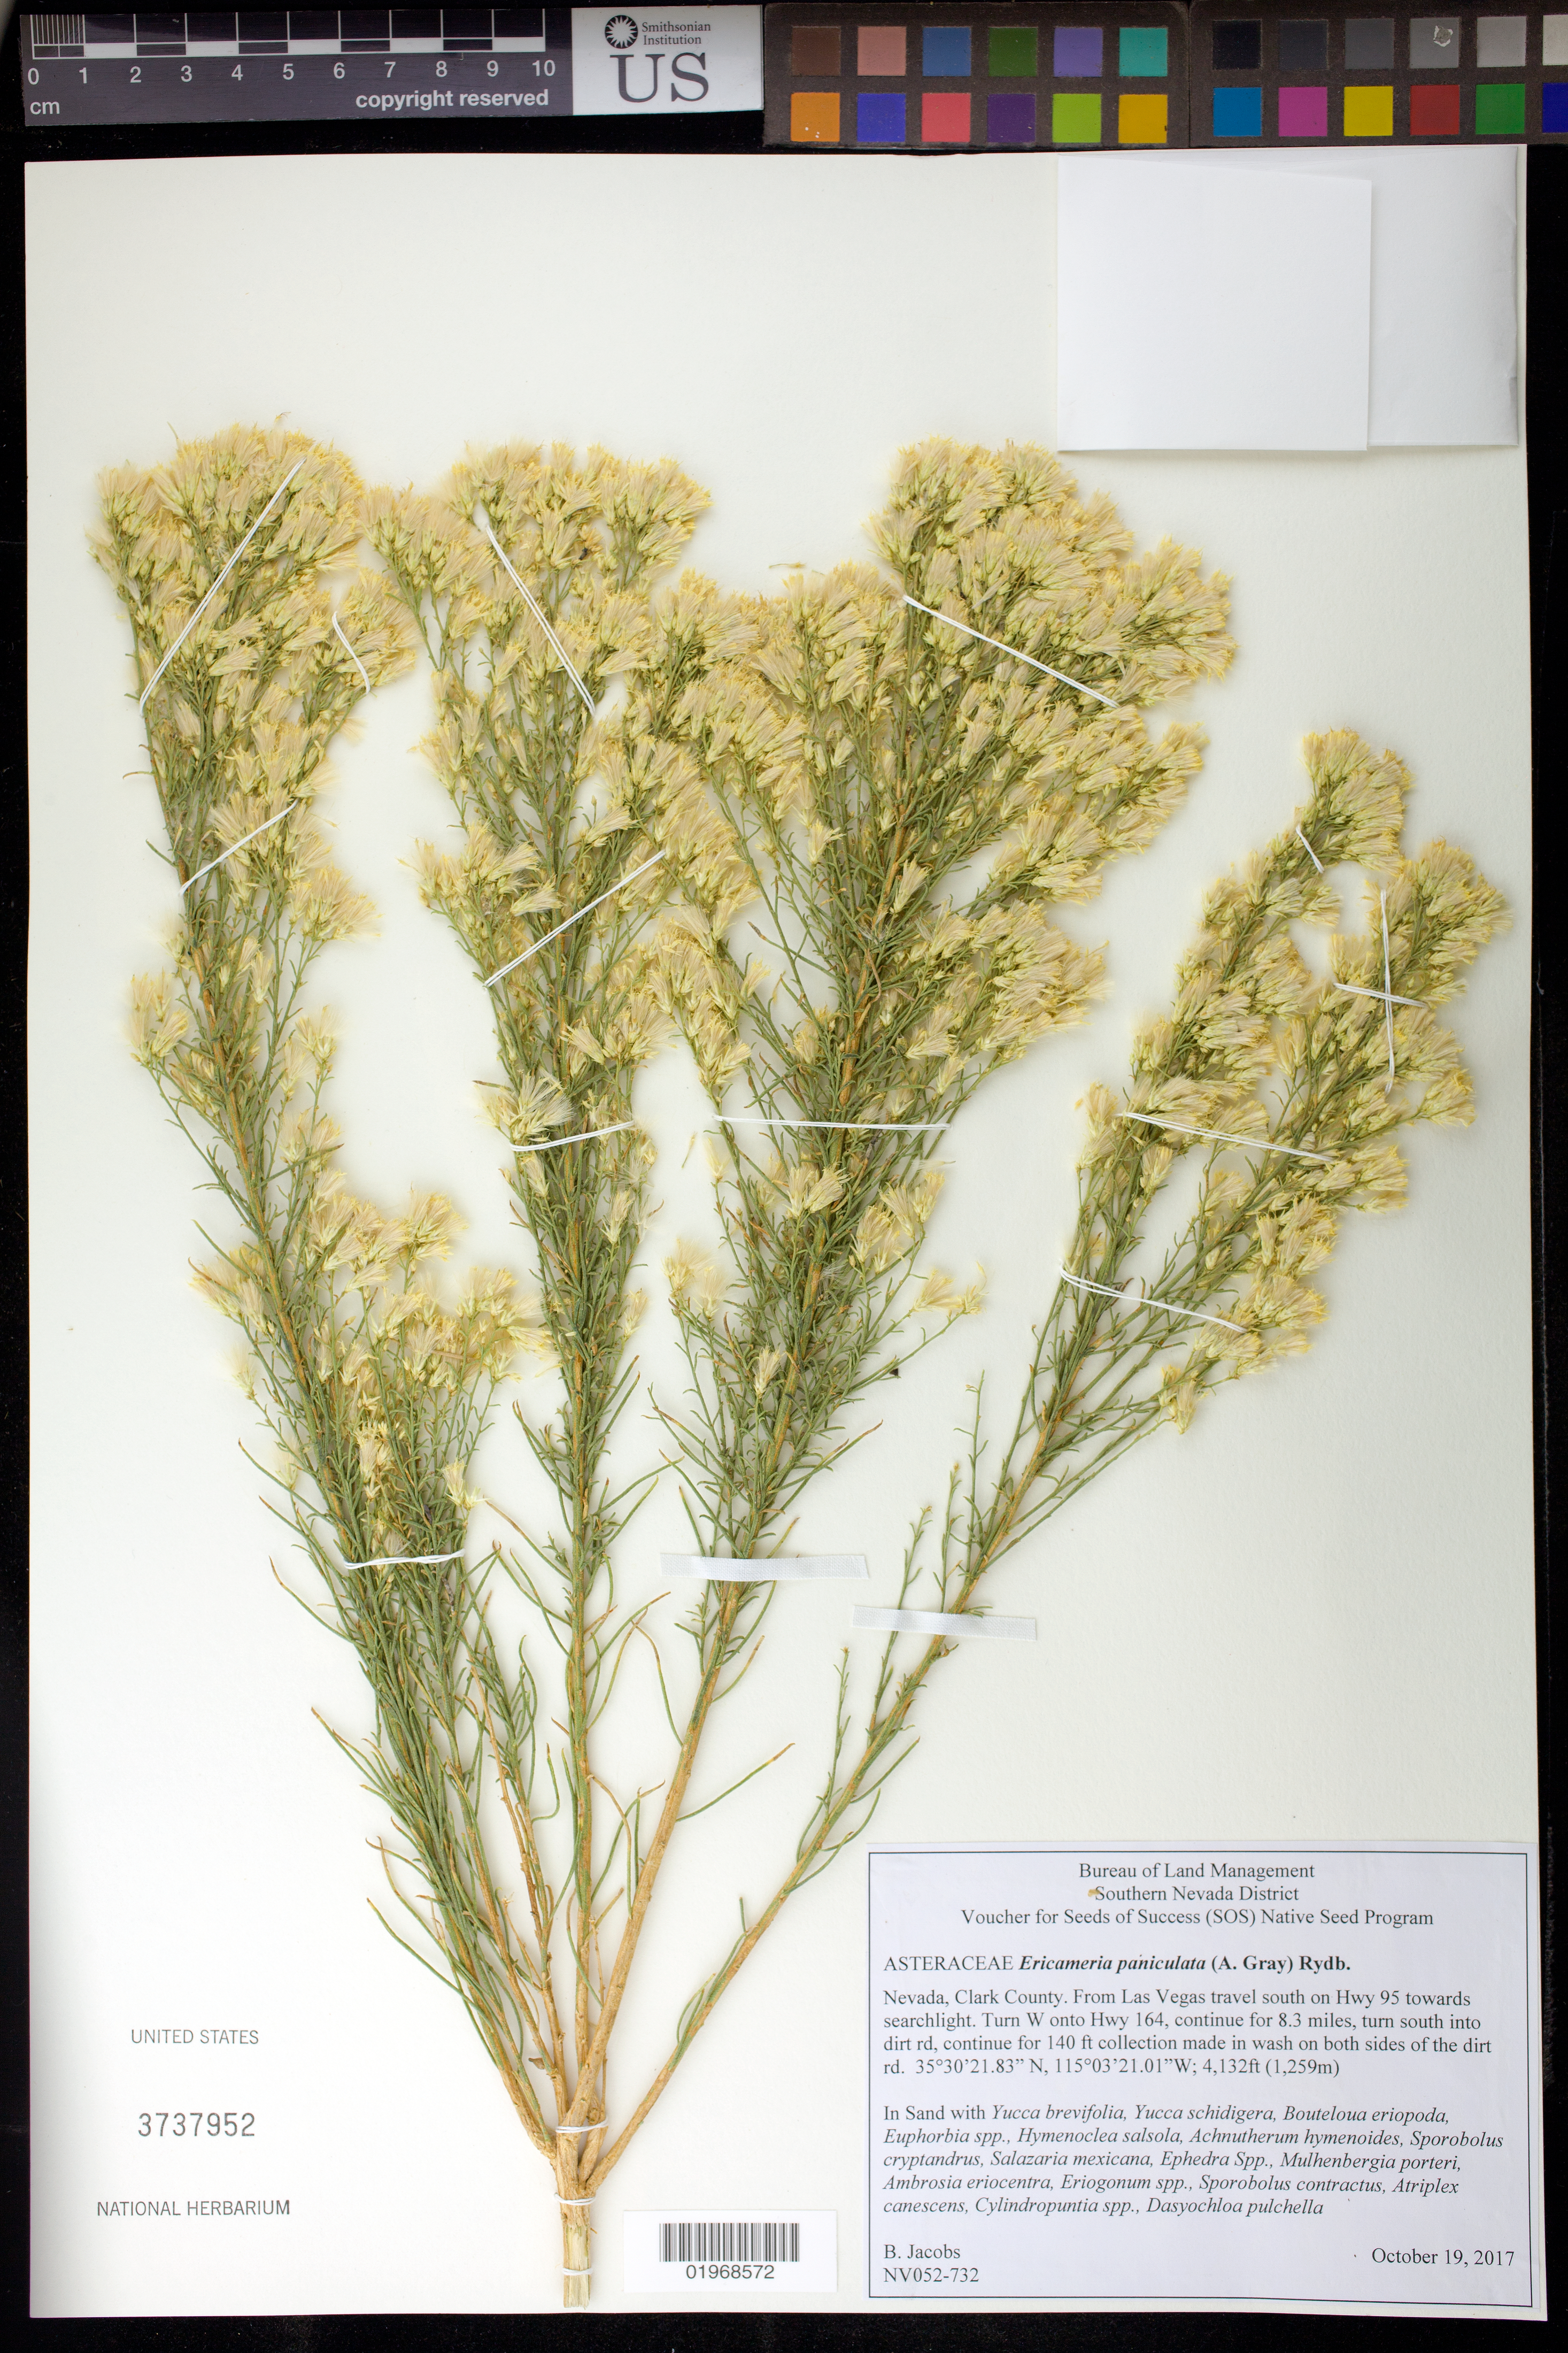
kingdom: Plantae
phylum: Tracheophyta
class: Magnoliopsida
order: Asterales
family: Asteraceae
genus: Ericameria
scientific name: Ericameria paniculata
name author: (A. Gray) Rydb.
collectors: B. Jacobs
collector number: NV052-732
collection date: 2017-10-19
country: United States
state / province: Nevada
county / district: Clark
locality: From Las Vegas S on Hwy 95 turn onto Hwy164 for 8.3 mi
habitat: In Sand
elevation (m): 1259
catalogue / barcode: US 3737952